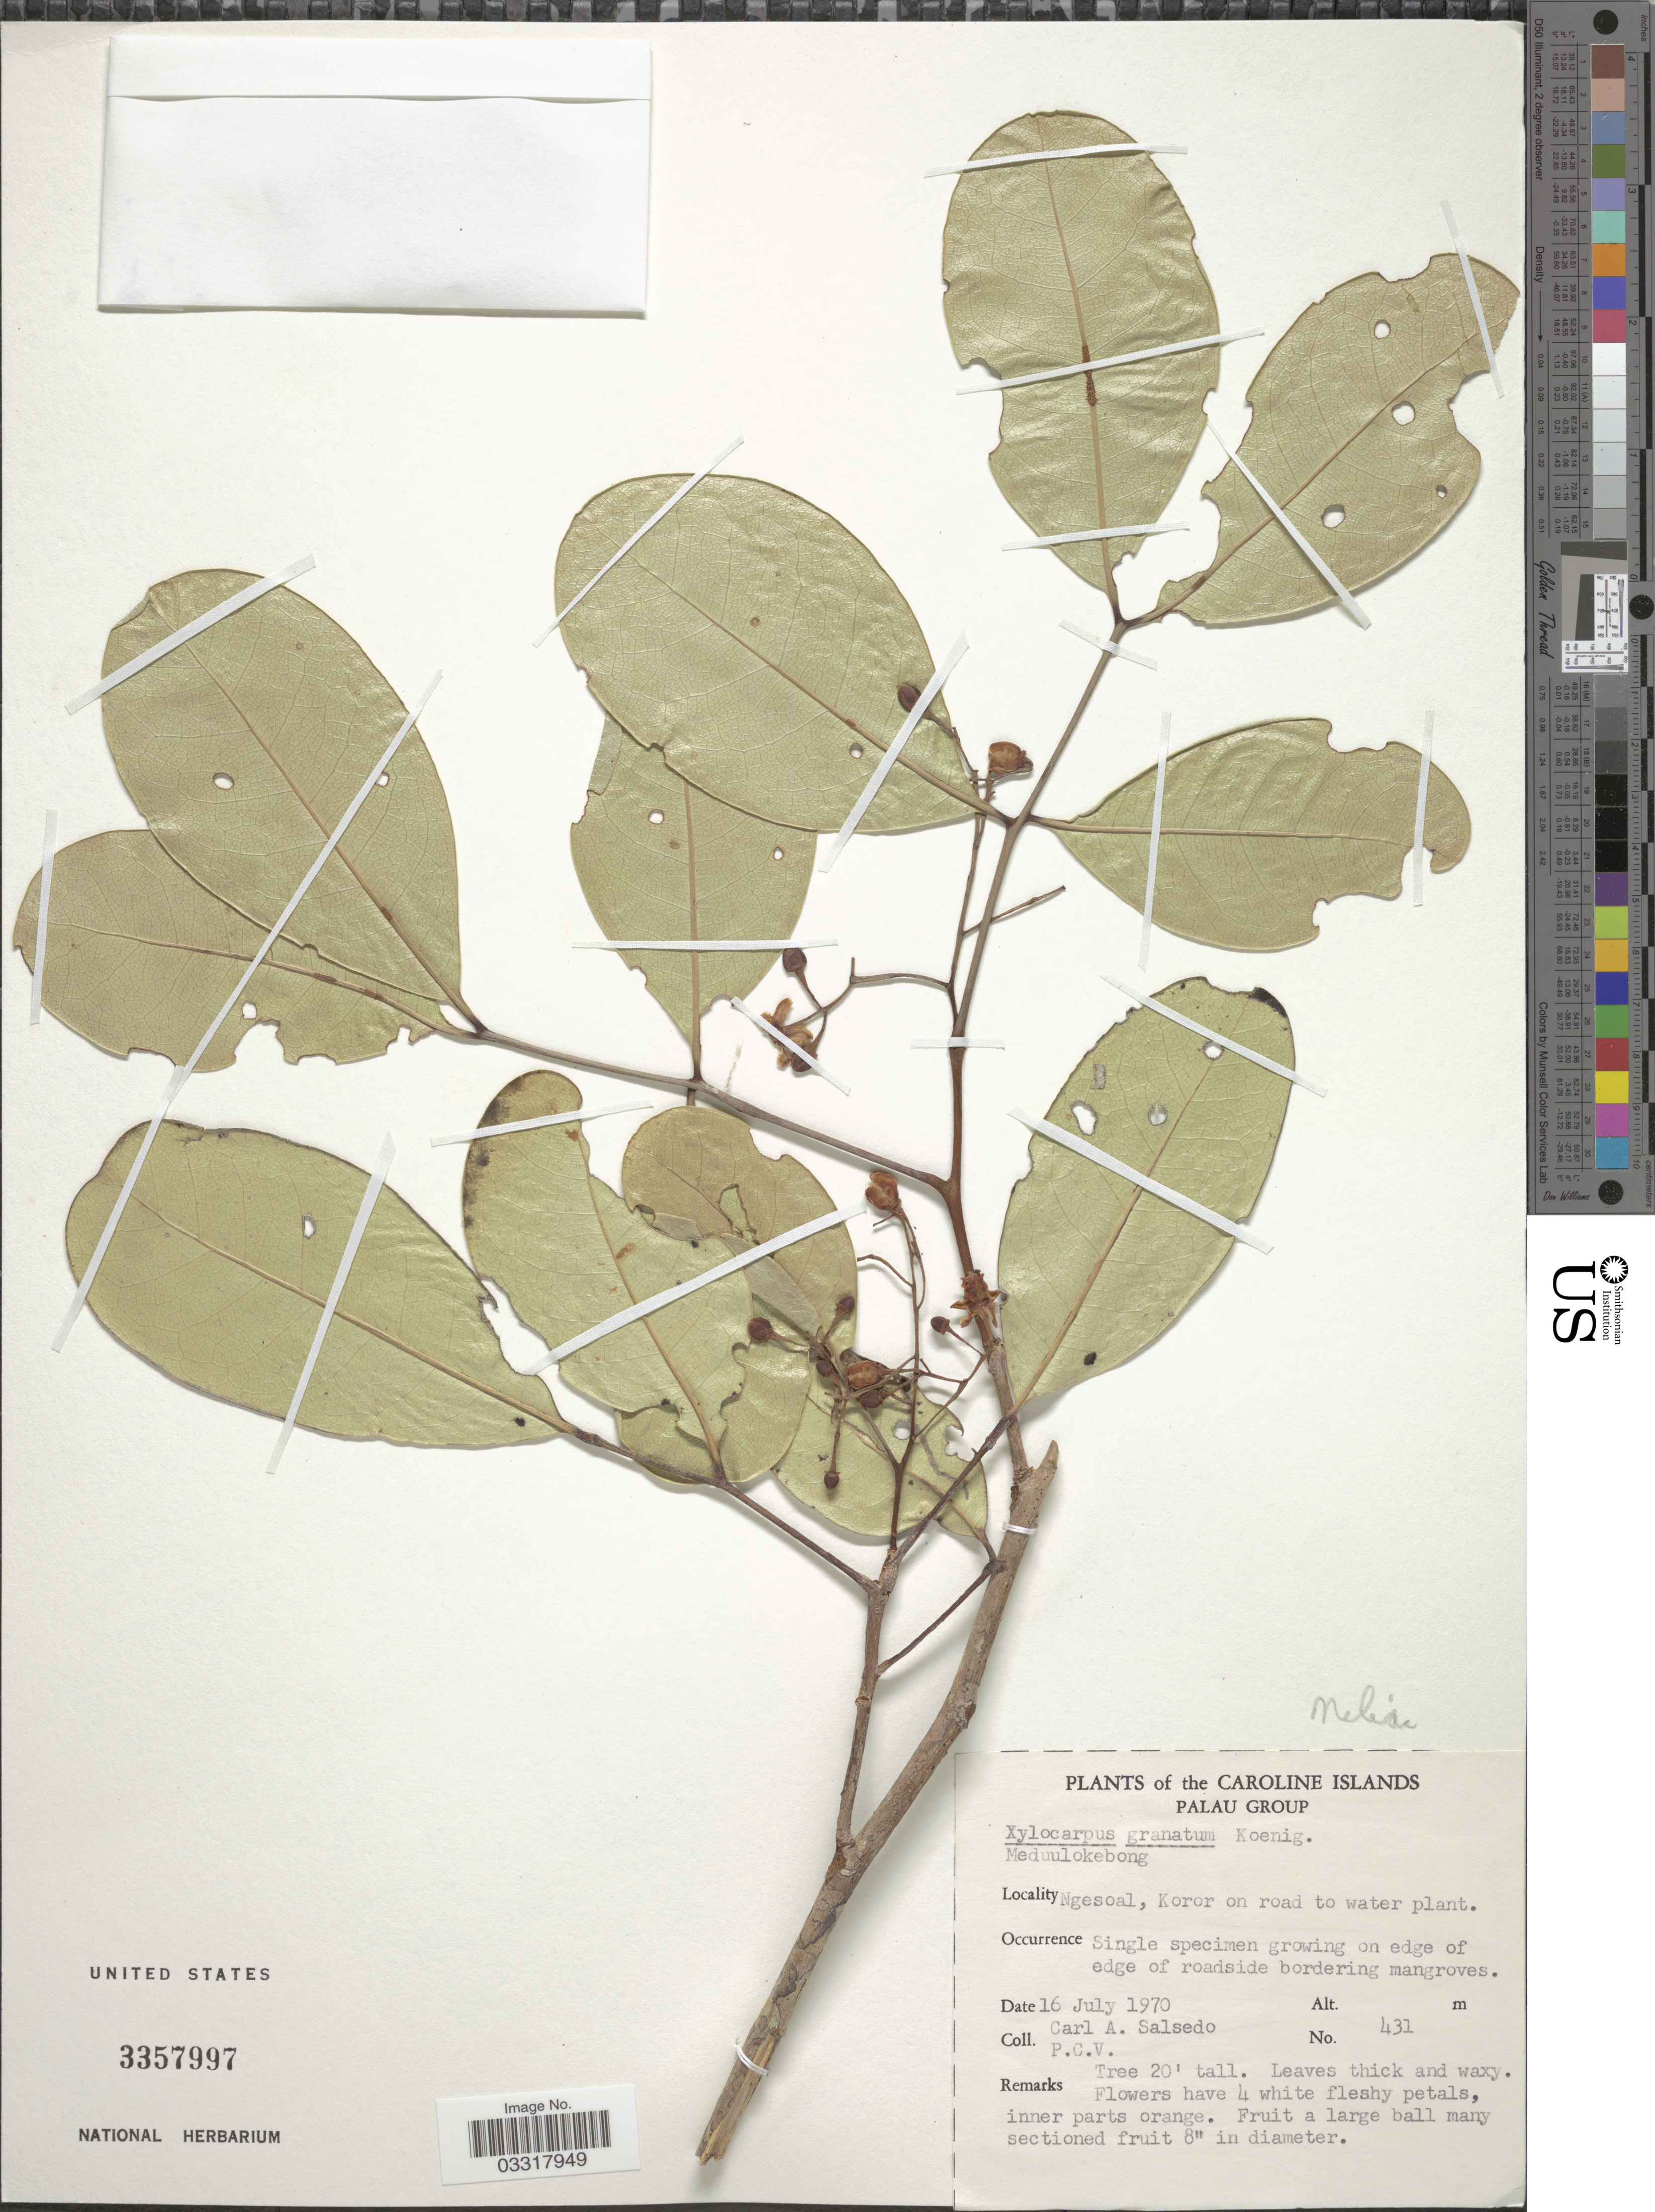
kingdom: Plantae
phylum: Tracheophyta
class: Magnoliopsida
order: Sapindales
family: Meliaceae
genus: Xylocarpus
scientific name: Xylocarpus granatum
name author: J. Koenig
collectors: C.A. Salsedo & P. C. V.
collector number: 431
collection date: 1970-07-16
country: Palau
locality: Caroline Islands. Palau Group. Ngesoal, Koror on road to water plant.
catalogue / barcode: US 3357997